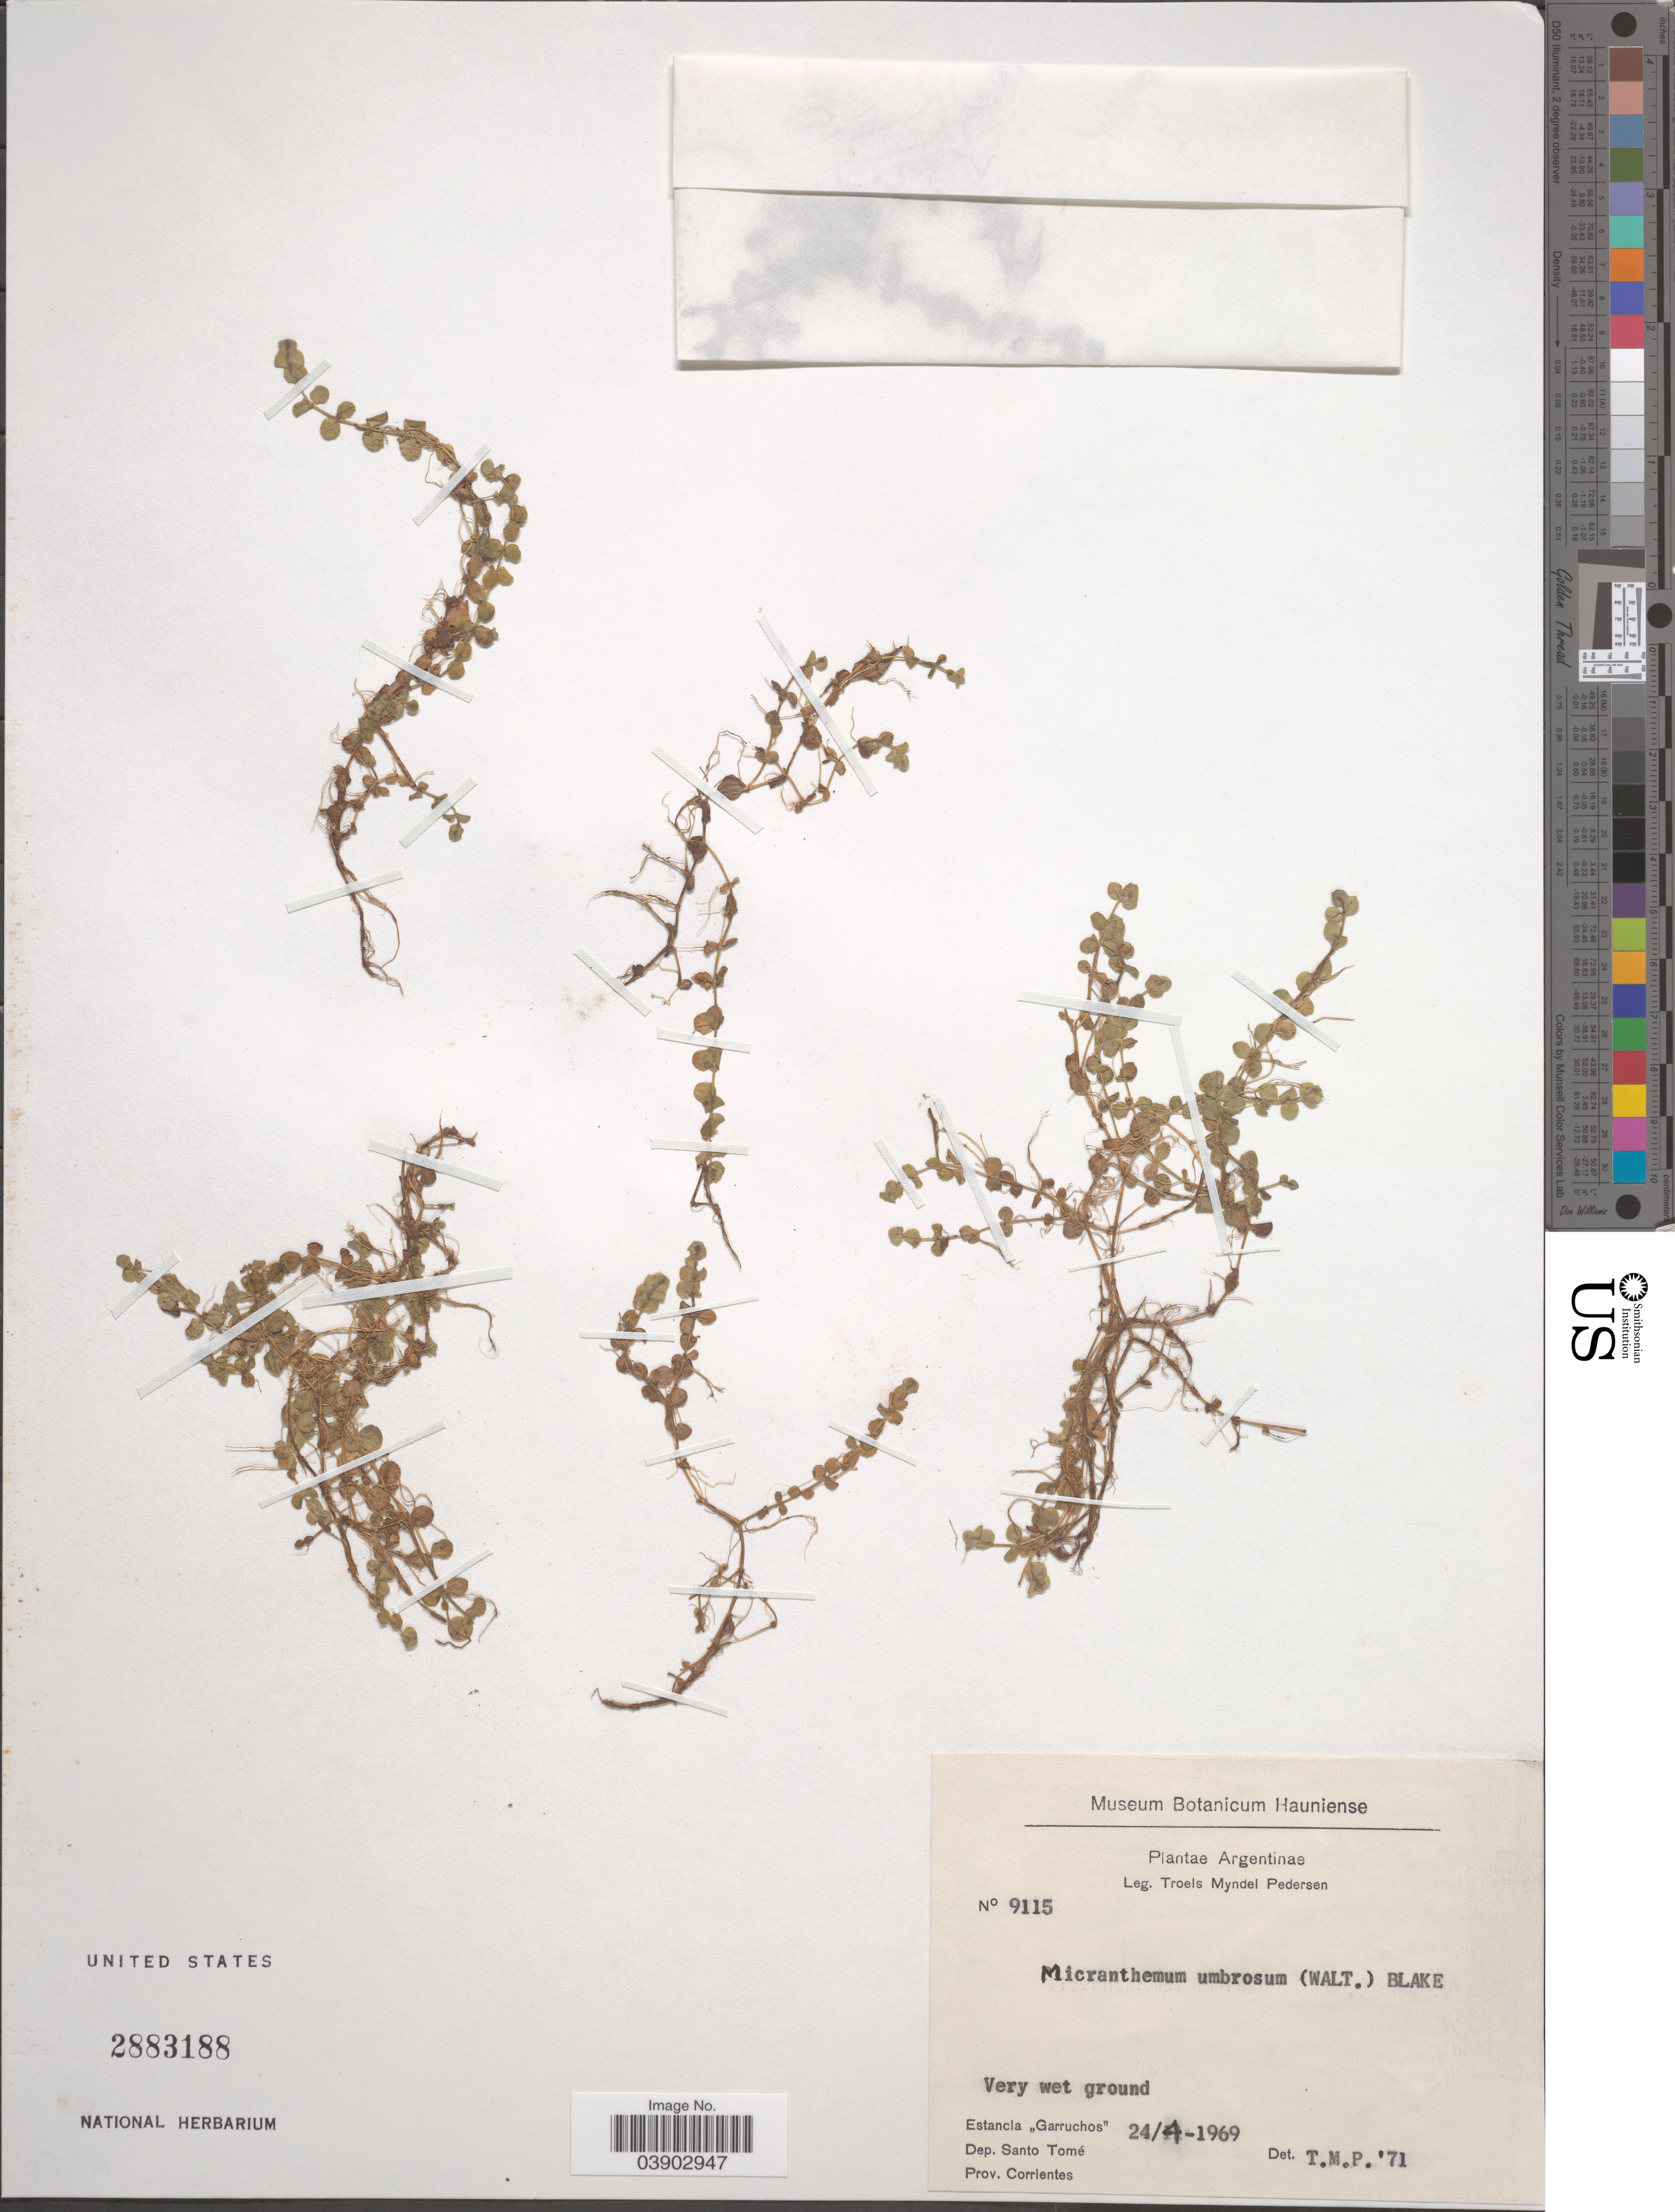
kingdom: Plantae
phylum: Tracheophyta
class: Magnoliopsida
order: Lamiales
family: Linderniaceae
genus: Micranthemum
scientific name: Micranthemum umbrosum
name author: (J.F. Gmel.) S.F. Blake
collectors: T. Pederson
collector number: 9115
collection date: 1969-04-24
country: Argentina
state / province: Corrientes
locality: Estancia "Garruchos". Dep. Santo Tomé.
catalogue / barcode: US 2883188